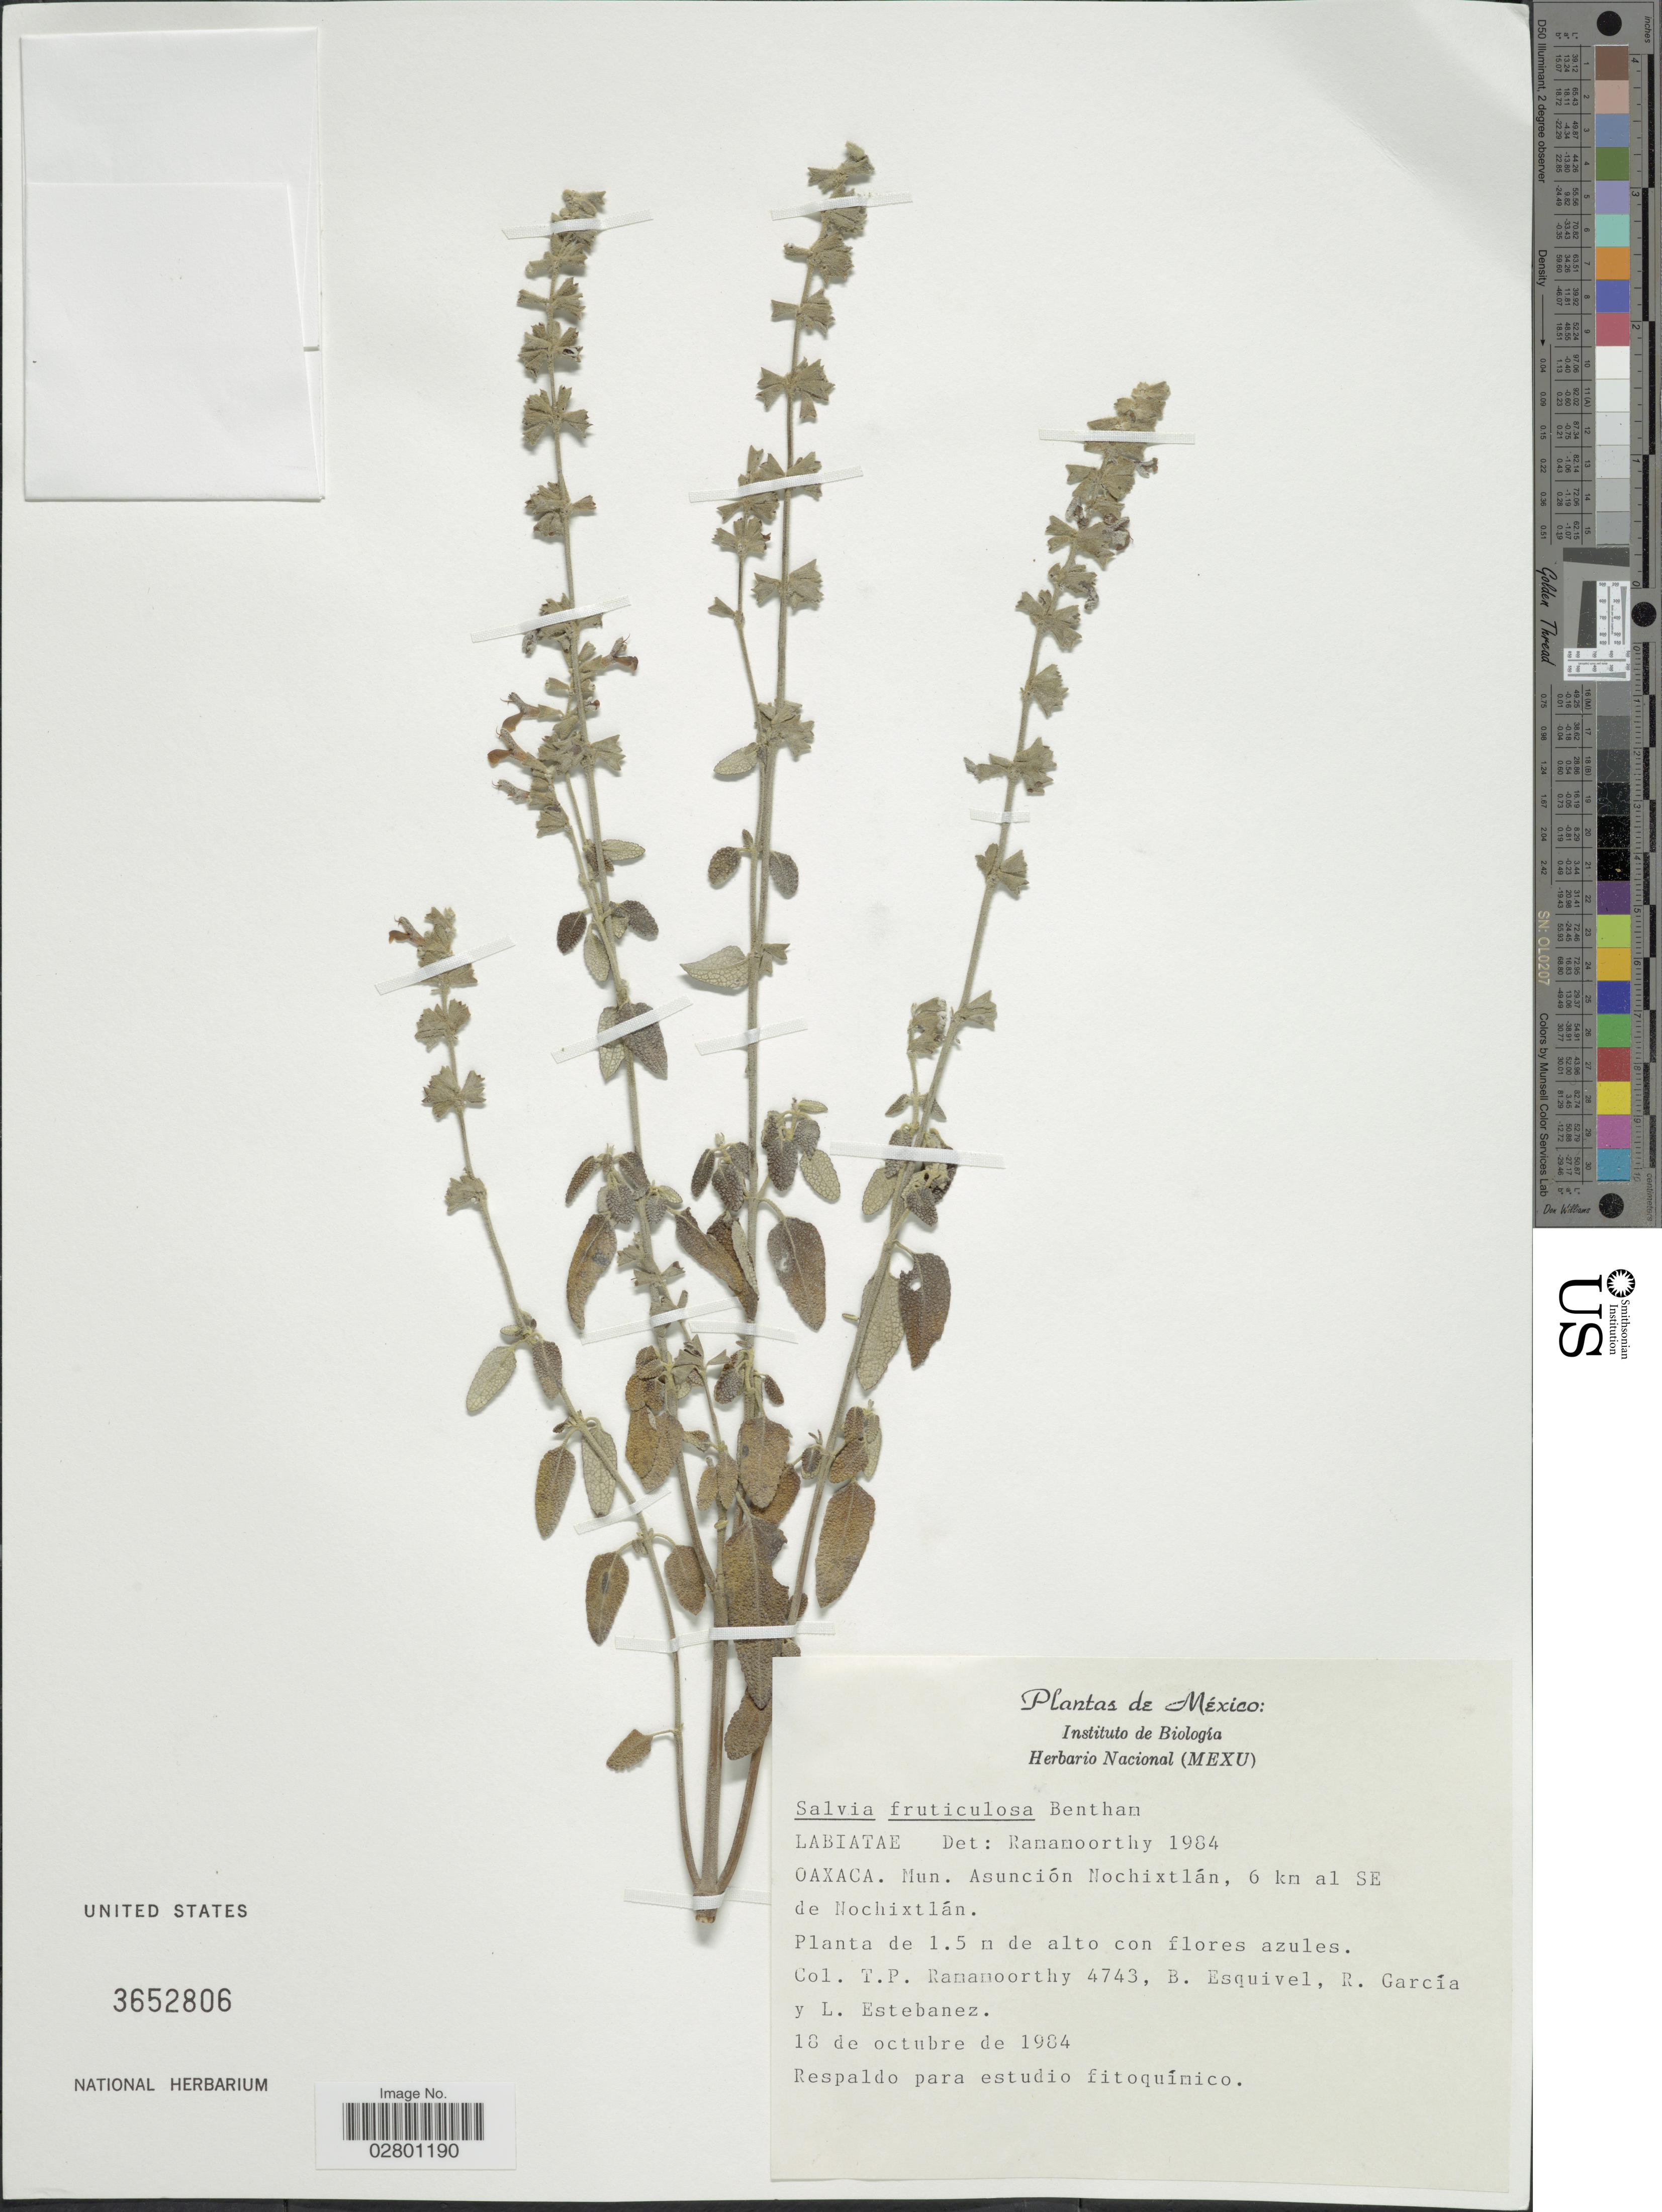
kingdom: Plantae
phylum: Tracheophyta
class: Magnoliopsida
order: Lamiales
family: Lamiaceae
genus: Salvia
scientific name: Salvia fruticulosa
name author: Benth.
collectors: T. P. Ramamoorthy, B. Esquivel, R. García & L. Estebanez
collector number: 4743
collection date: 1984-10-18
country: Mexico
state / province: Oaxaca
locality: Mun. Asunción Nochixtlán, 6 km al SE de Nochixtlán.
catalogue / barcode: US 3652806